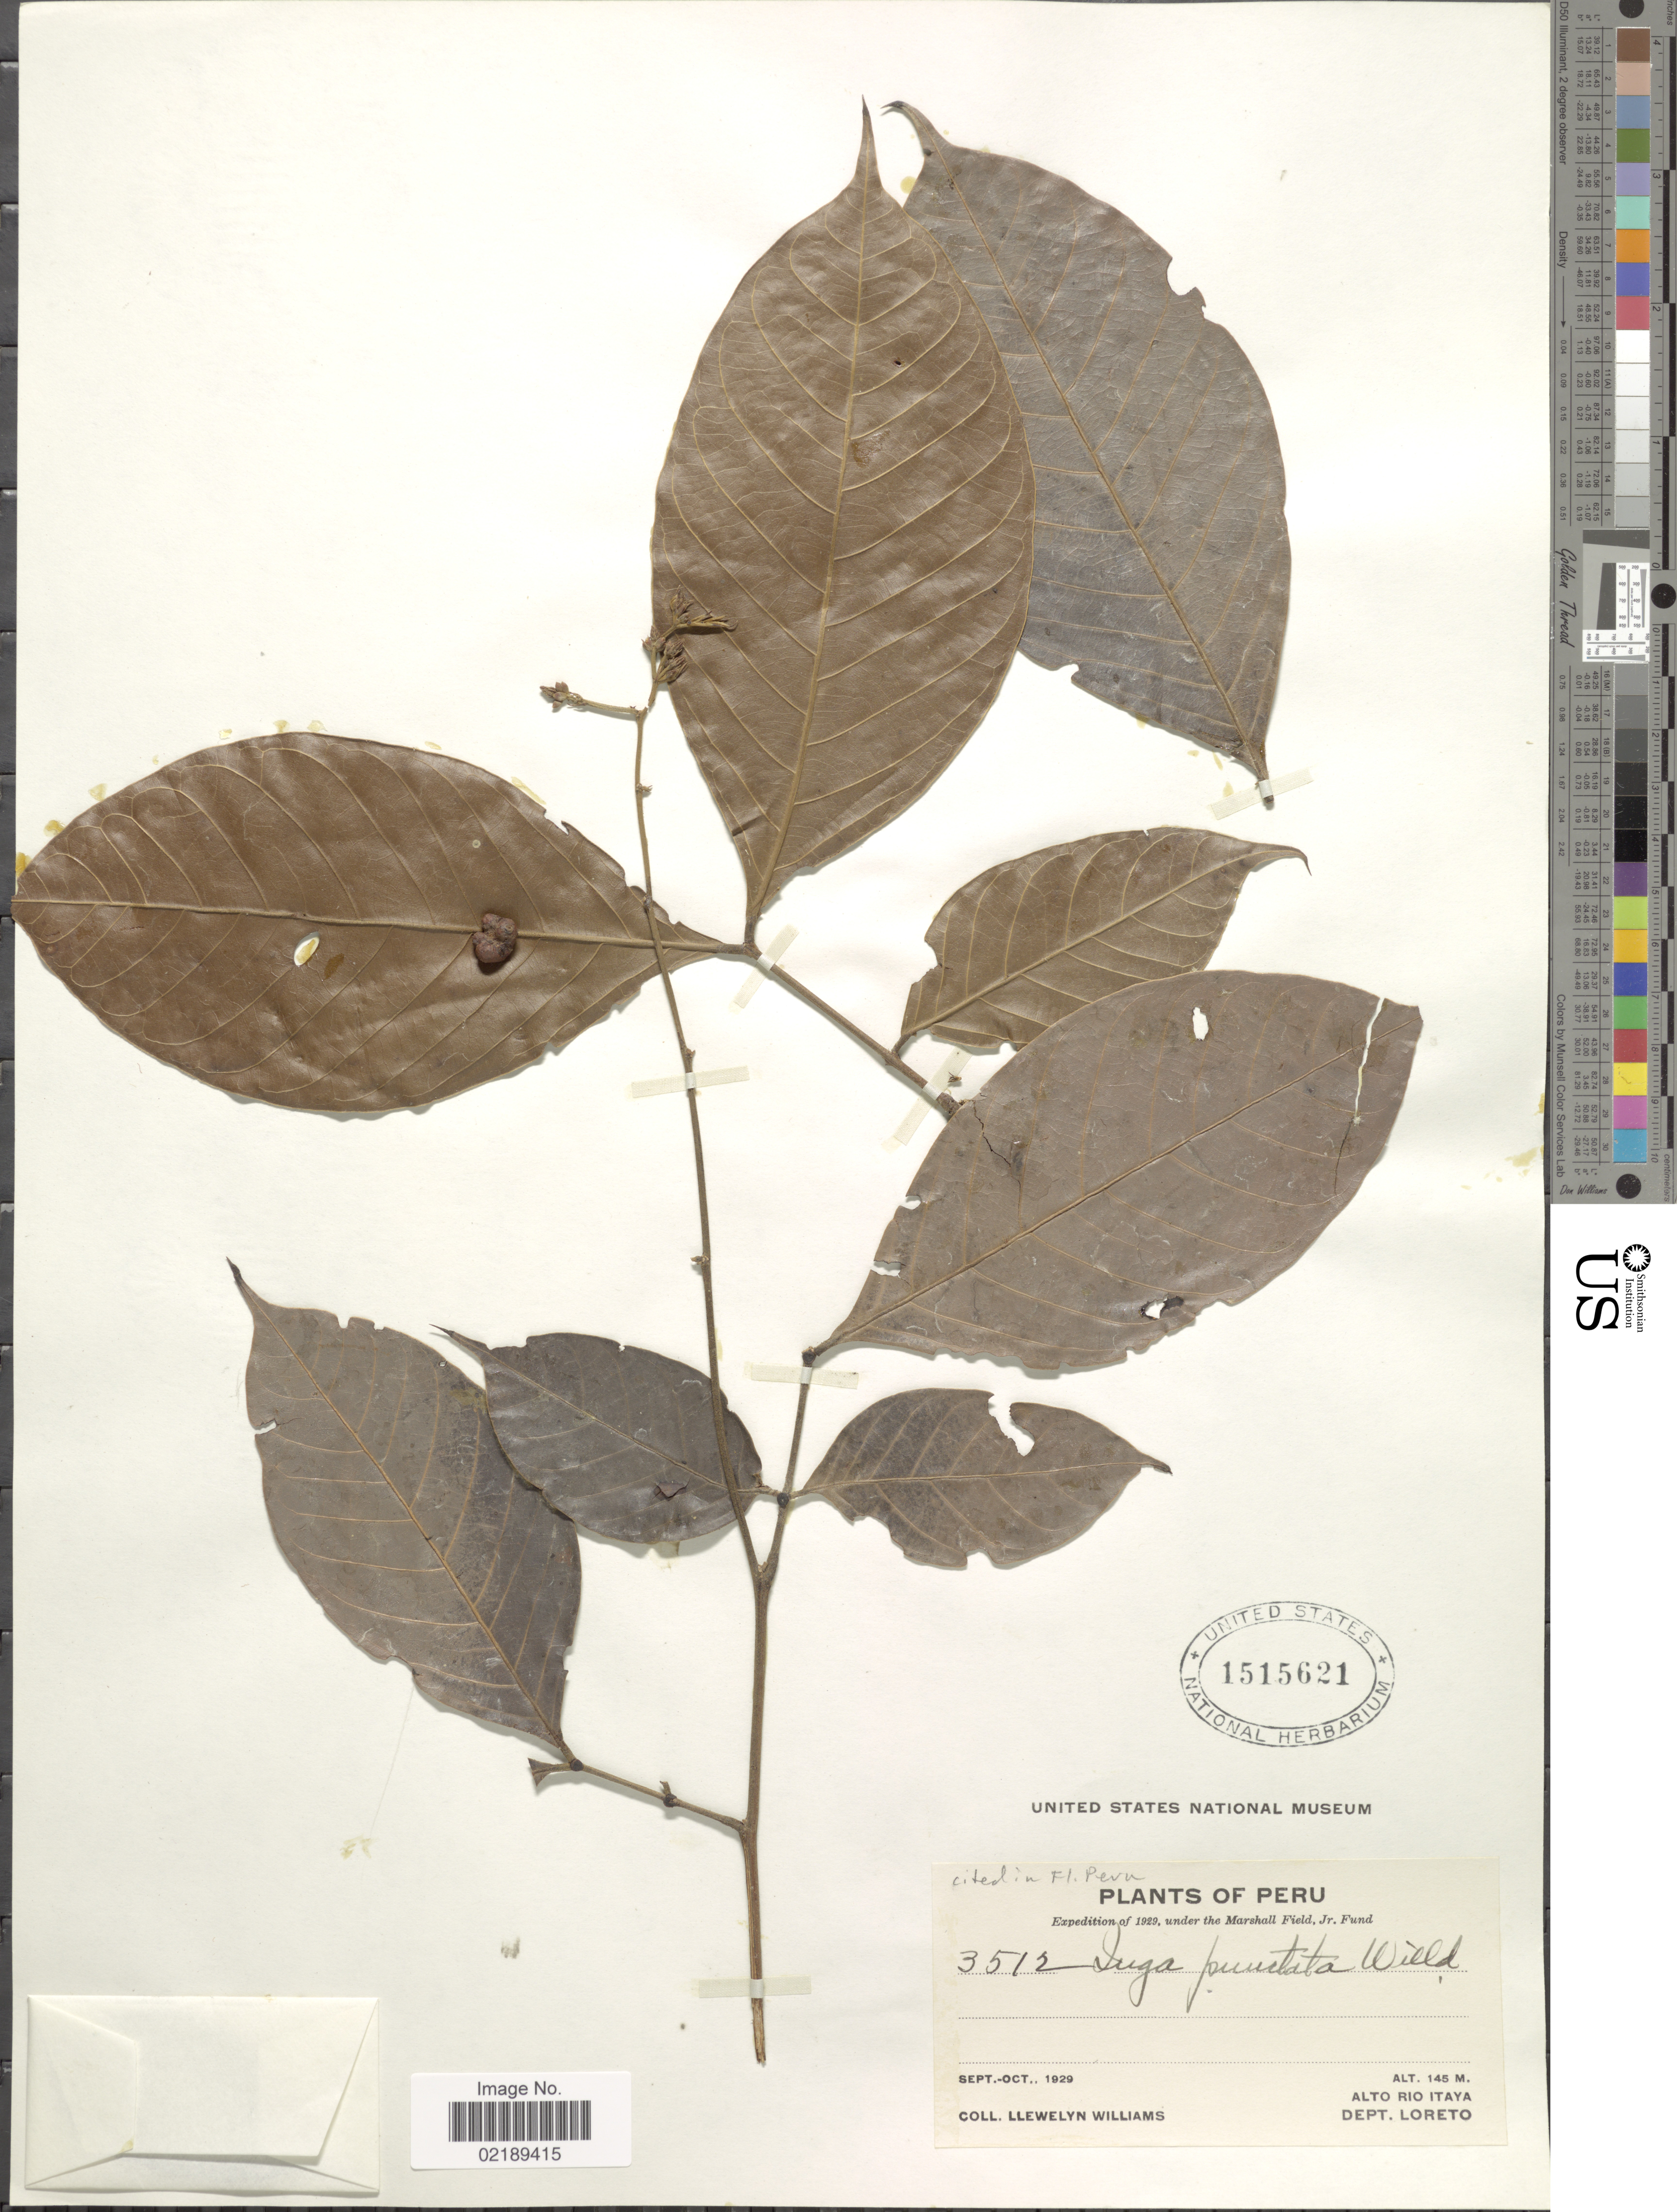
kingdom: Plantae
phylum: Tracheophyta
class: Magnoliopsida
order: Fabales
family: Fabaceae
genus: Inga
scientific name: Inga punctata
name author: Willd.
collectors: Ll. Williams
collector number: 3512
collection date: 1929-09/1929-10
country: Peru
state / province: Loreto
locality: Alto Rio Itaya.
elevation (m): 145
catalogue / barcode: US 1515621